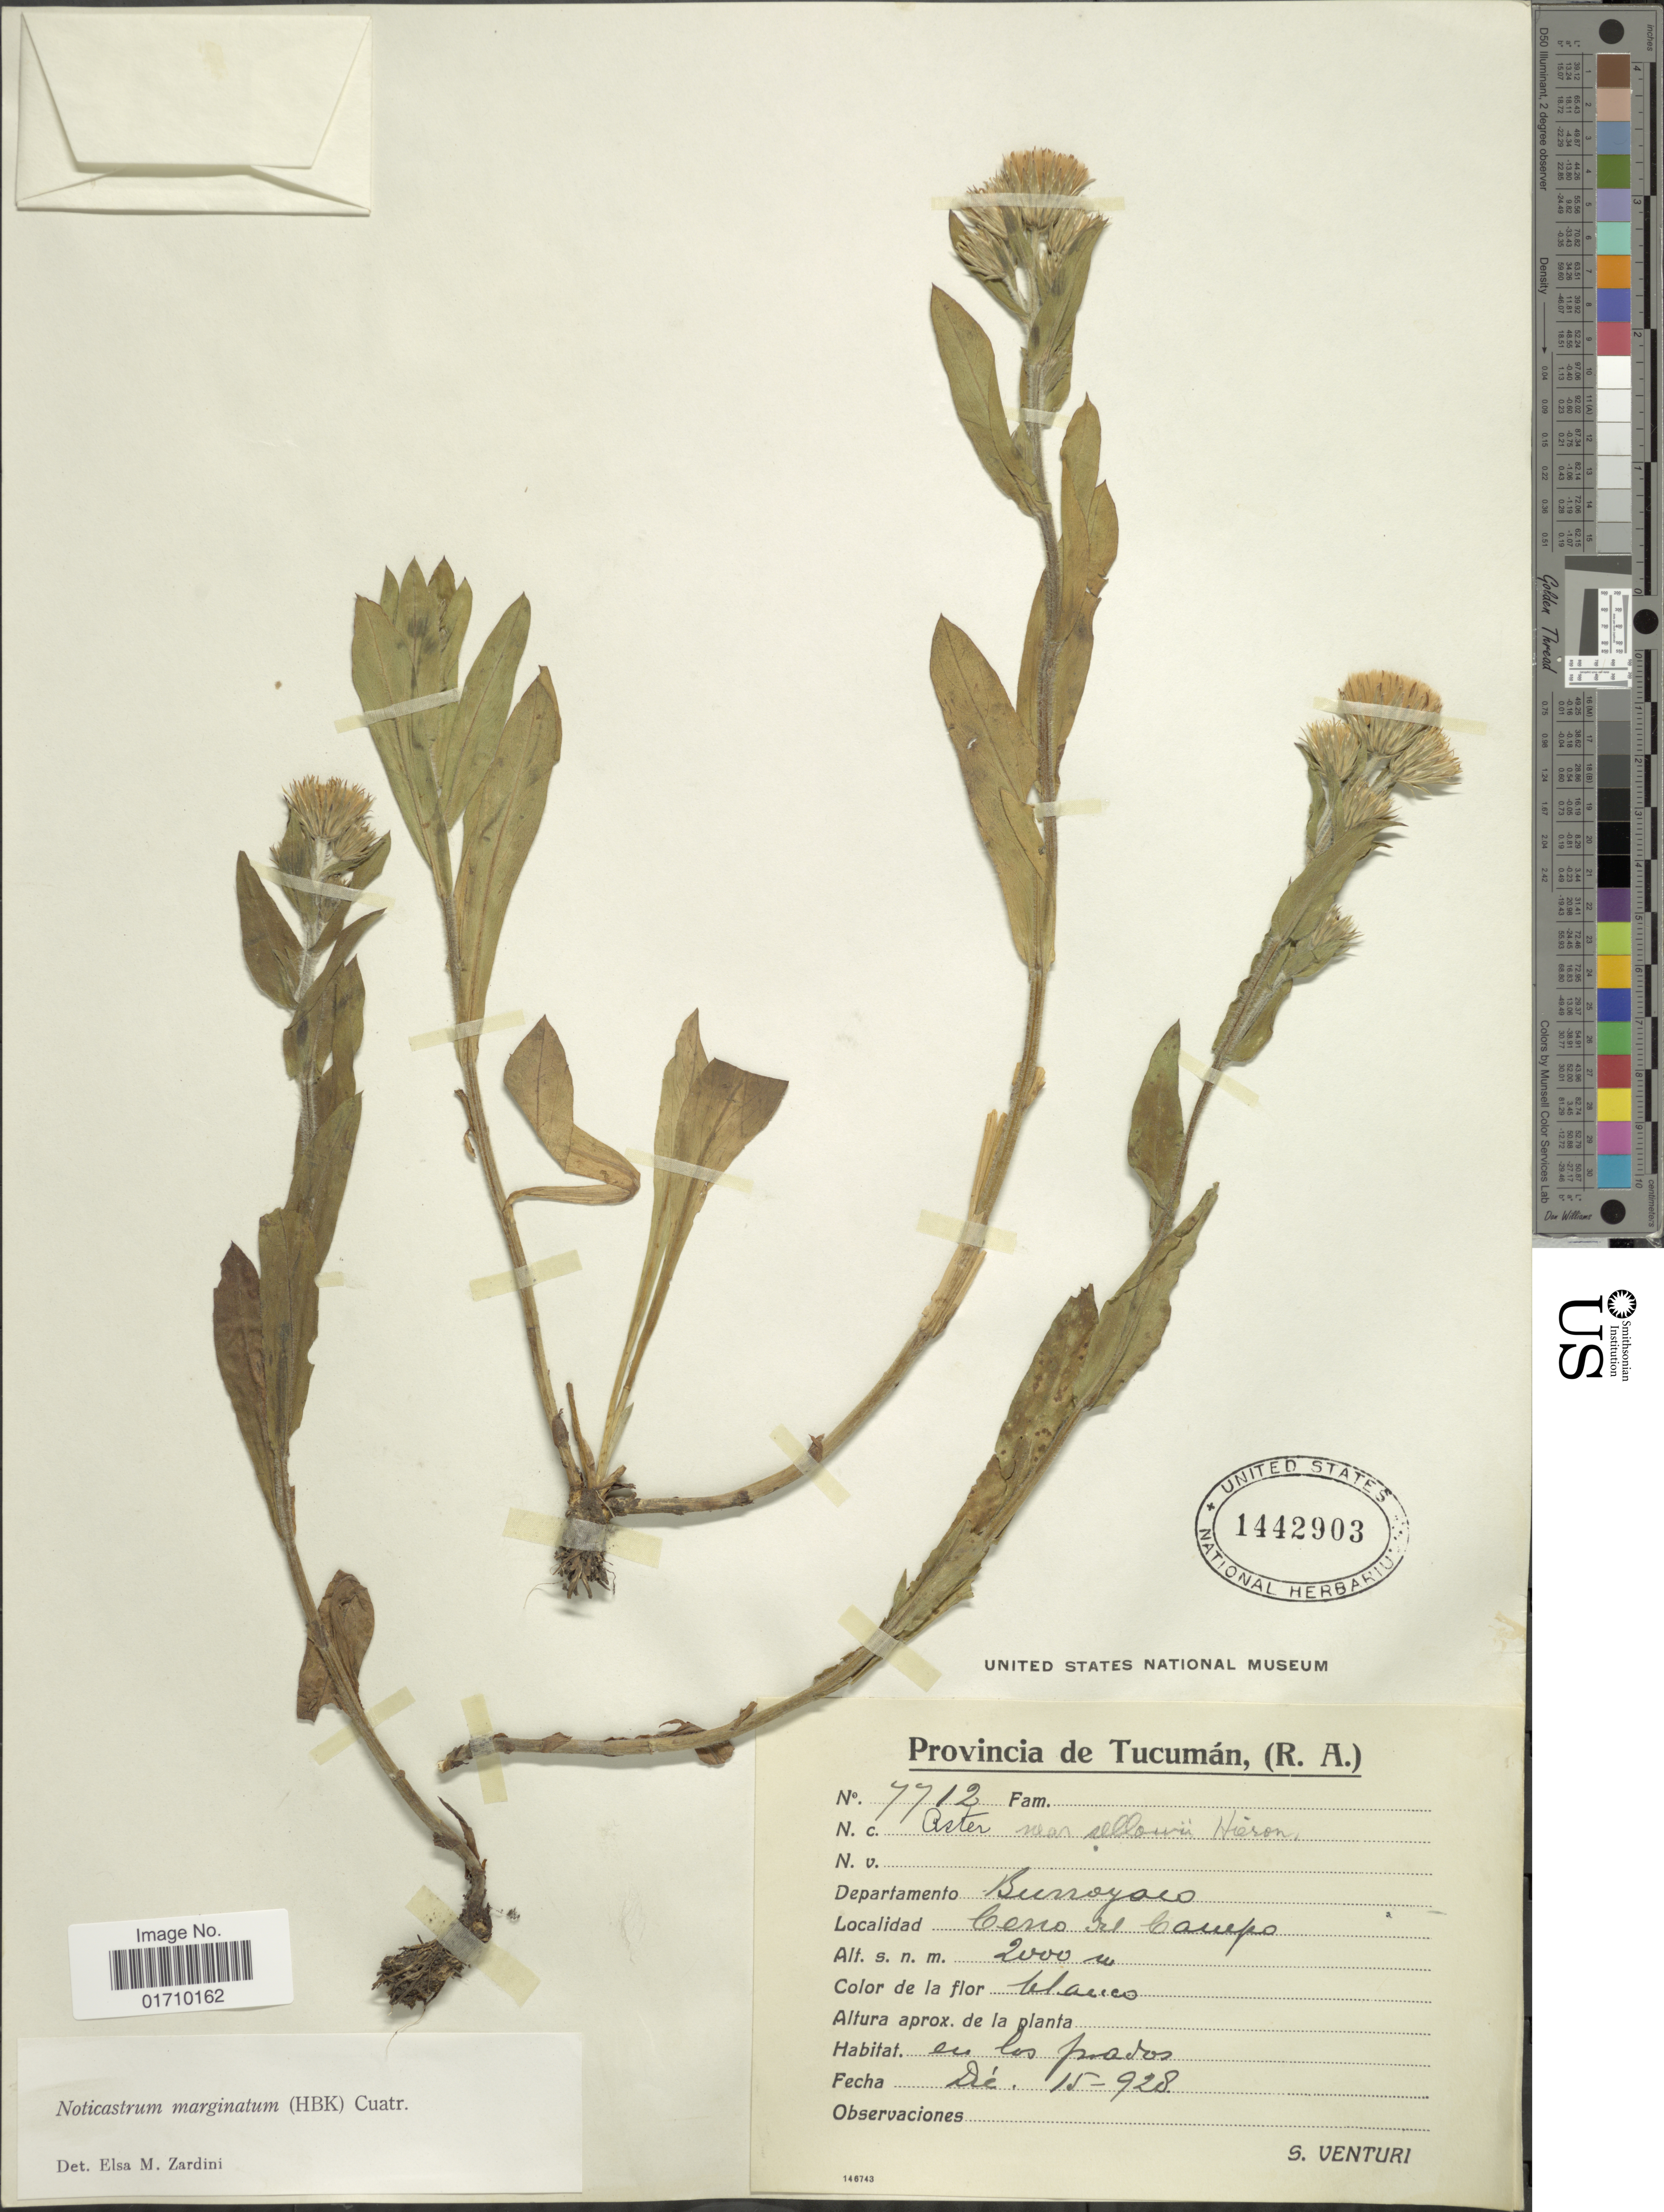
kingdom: Plantae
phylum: Tracheophyta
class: Magnoliopsida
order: Asterales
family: Asteraceae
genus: Noticastrum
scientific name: Noticastrum marginatum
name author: (Kunth) Cuatrec.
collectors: S. Venturi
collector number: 7712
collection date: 1928-12-15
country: Argentina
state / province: Tucuman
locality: (R.A.) Departamento Bunoyaco, Cerro del Campo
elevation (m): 2000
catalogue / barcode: US 1442903